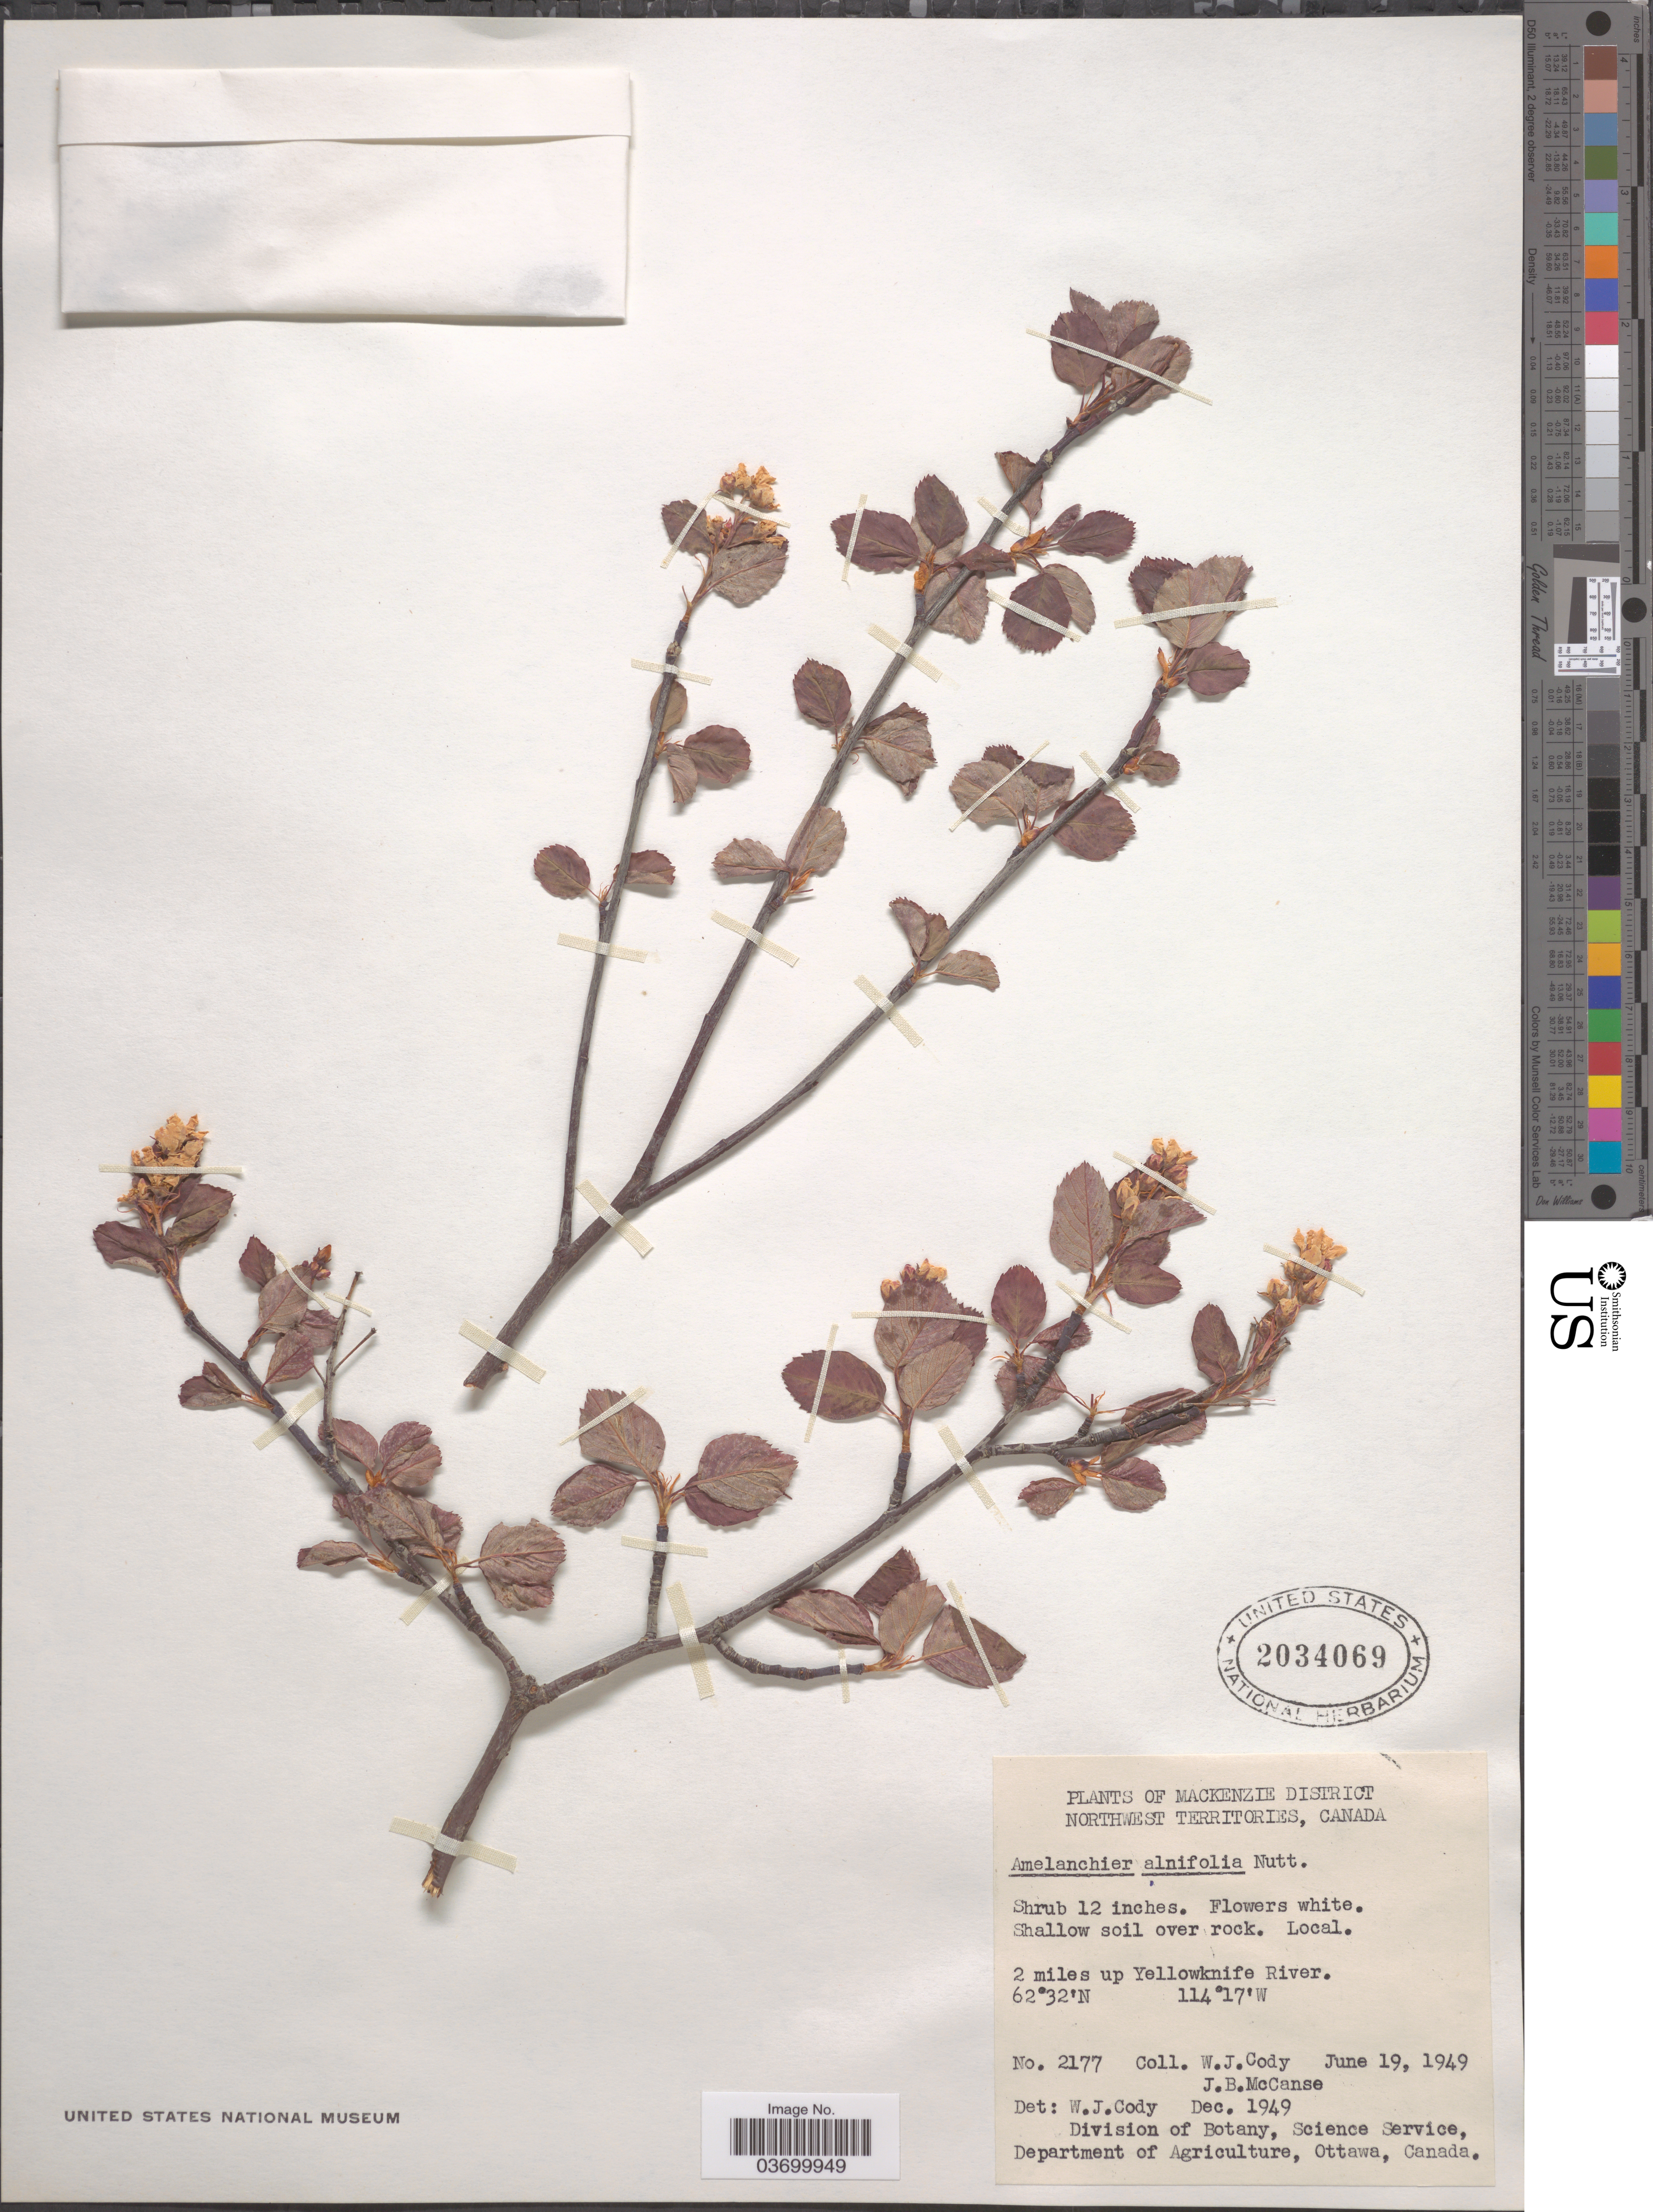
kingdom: Plantae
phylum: Tracheophyta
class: Magnoliopsida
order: Rosales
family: Rosaceae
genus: Amelanchier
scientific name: Amelanchier alnifolia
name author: (Nutt.) Nutt. ex M. Roem.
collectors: W. Cody & J. McCanse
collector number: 2177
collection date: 1949-06-19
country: Canada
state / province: Northwest Territories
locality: Mackenzie District. 2 miles up Yellowknife River.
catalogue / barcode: US 2034069